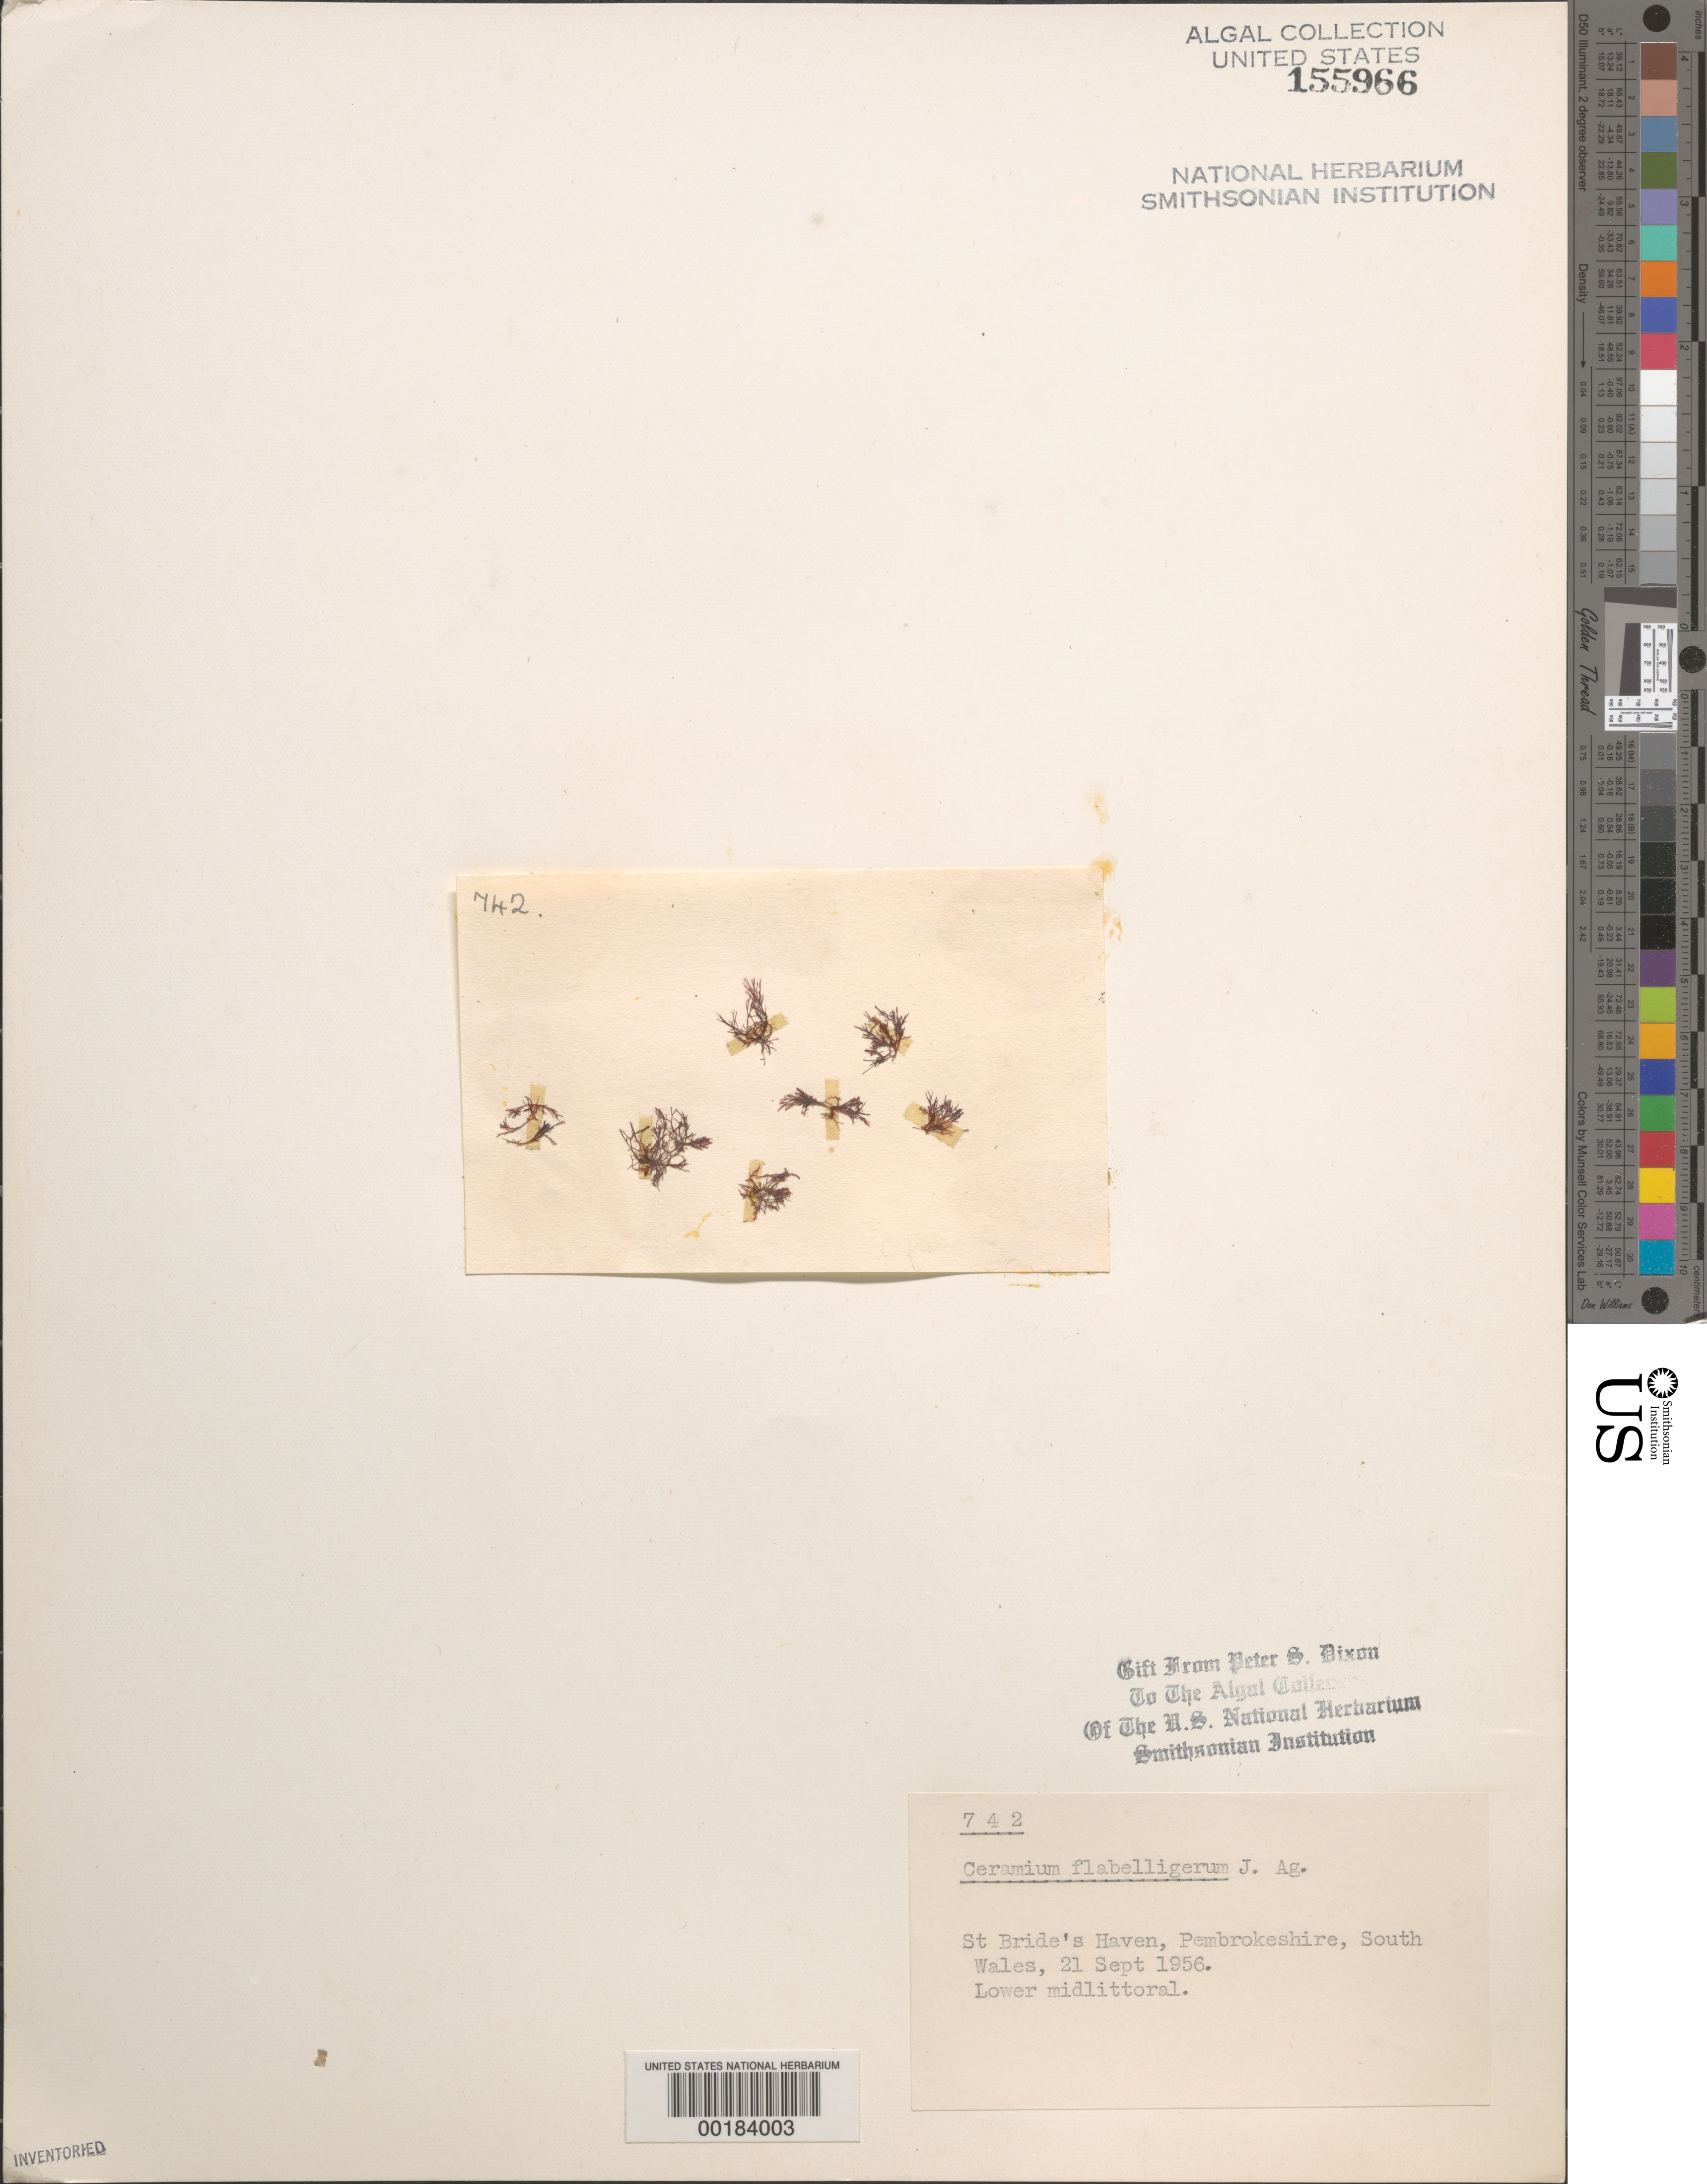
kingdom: Plantae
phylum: Rhodophyta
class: Florideophyceae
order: Ceramiales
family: Ceramiaceae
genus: Ceramium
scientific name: Ceramium gaditanum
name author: (Clemente) Cremades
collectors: P. S. Dixon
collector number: PSD 742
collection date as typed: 21 Sep 1956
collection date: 1956-09-21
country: United Kingdom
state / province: Wales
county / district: Dyfed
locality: St. Bride's Haven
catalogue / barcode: US 155966